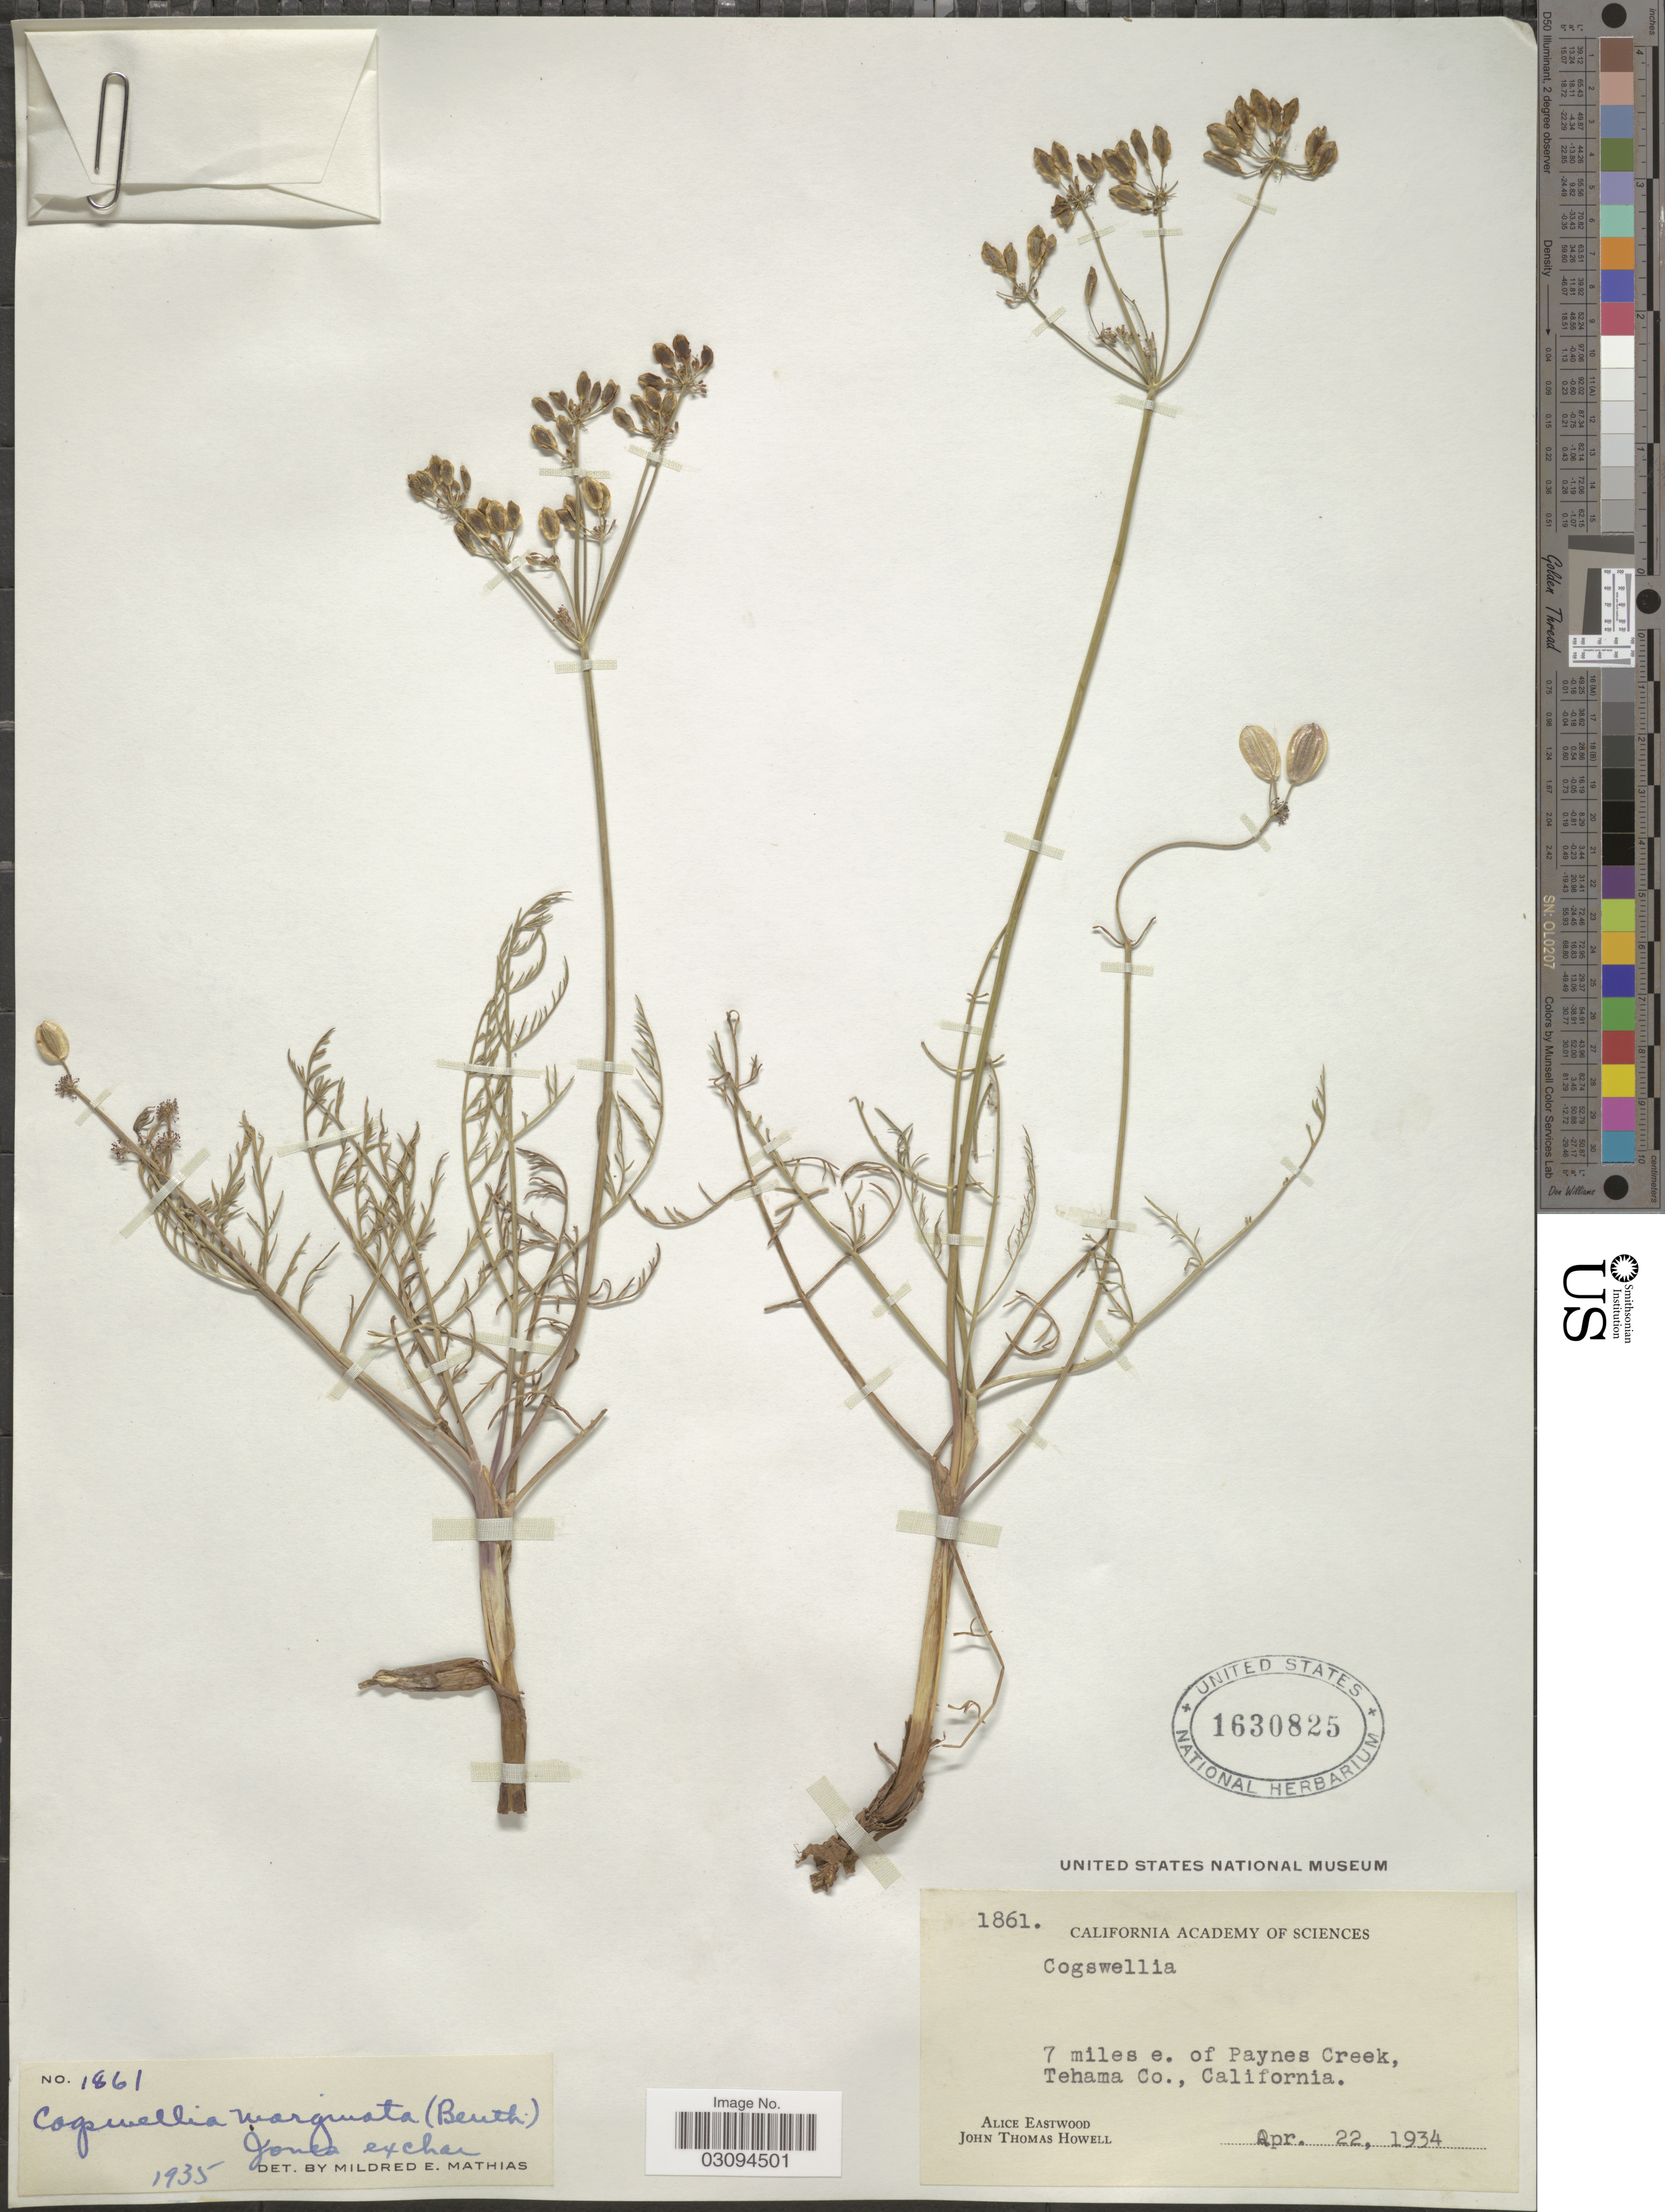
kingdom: Plantae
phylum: Tracheophyta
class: Magnoliopsida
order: Apiales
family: Apiaceae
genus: Lomatium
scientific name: Lomatium marginatum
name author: (Benth.) J.M. Coult. & Rose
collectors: A. Eastwood & J. T. Howell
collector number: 1861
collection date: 1934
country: United States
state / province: California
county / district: Tehama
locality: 7 miles e. of Paynes Creek, Tehama Co.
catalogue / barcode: US 19630825